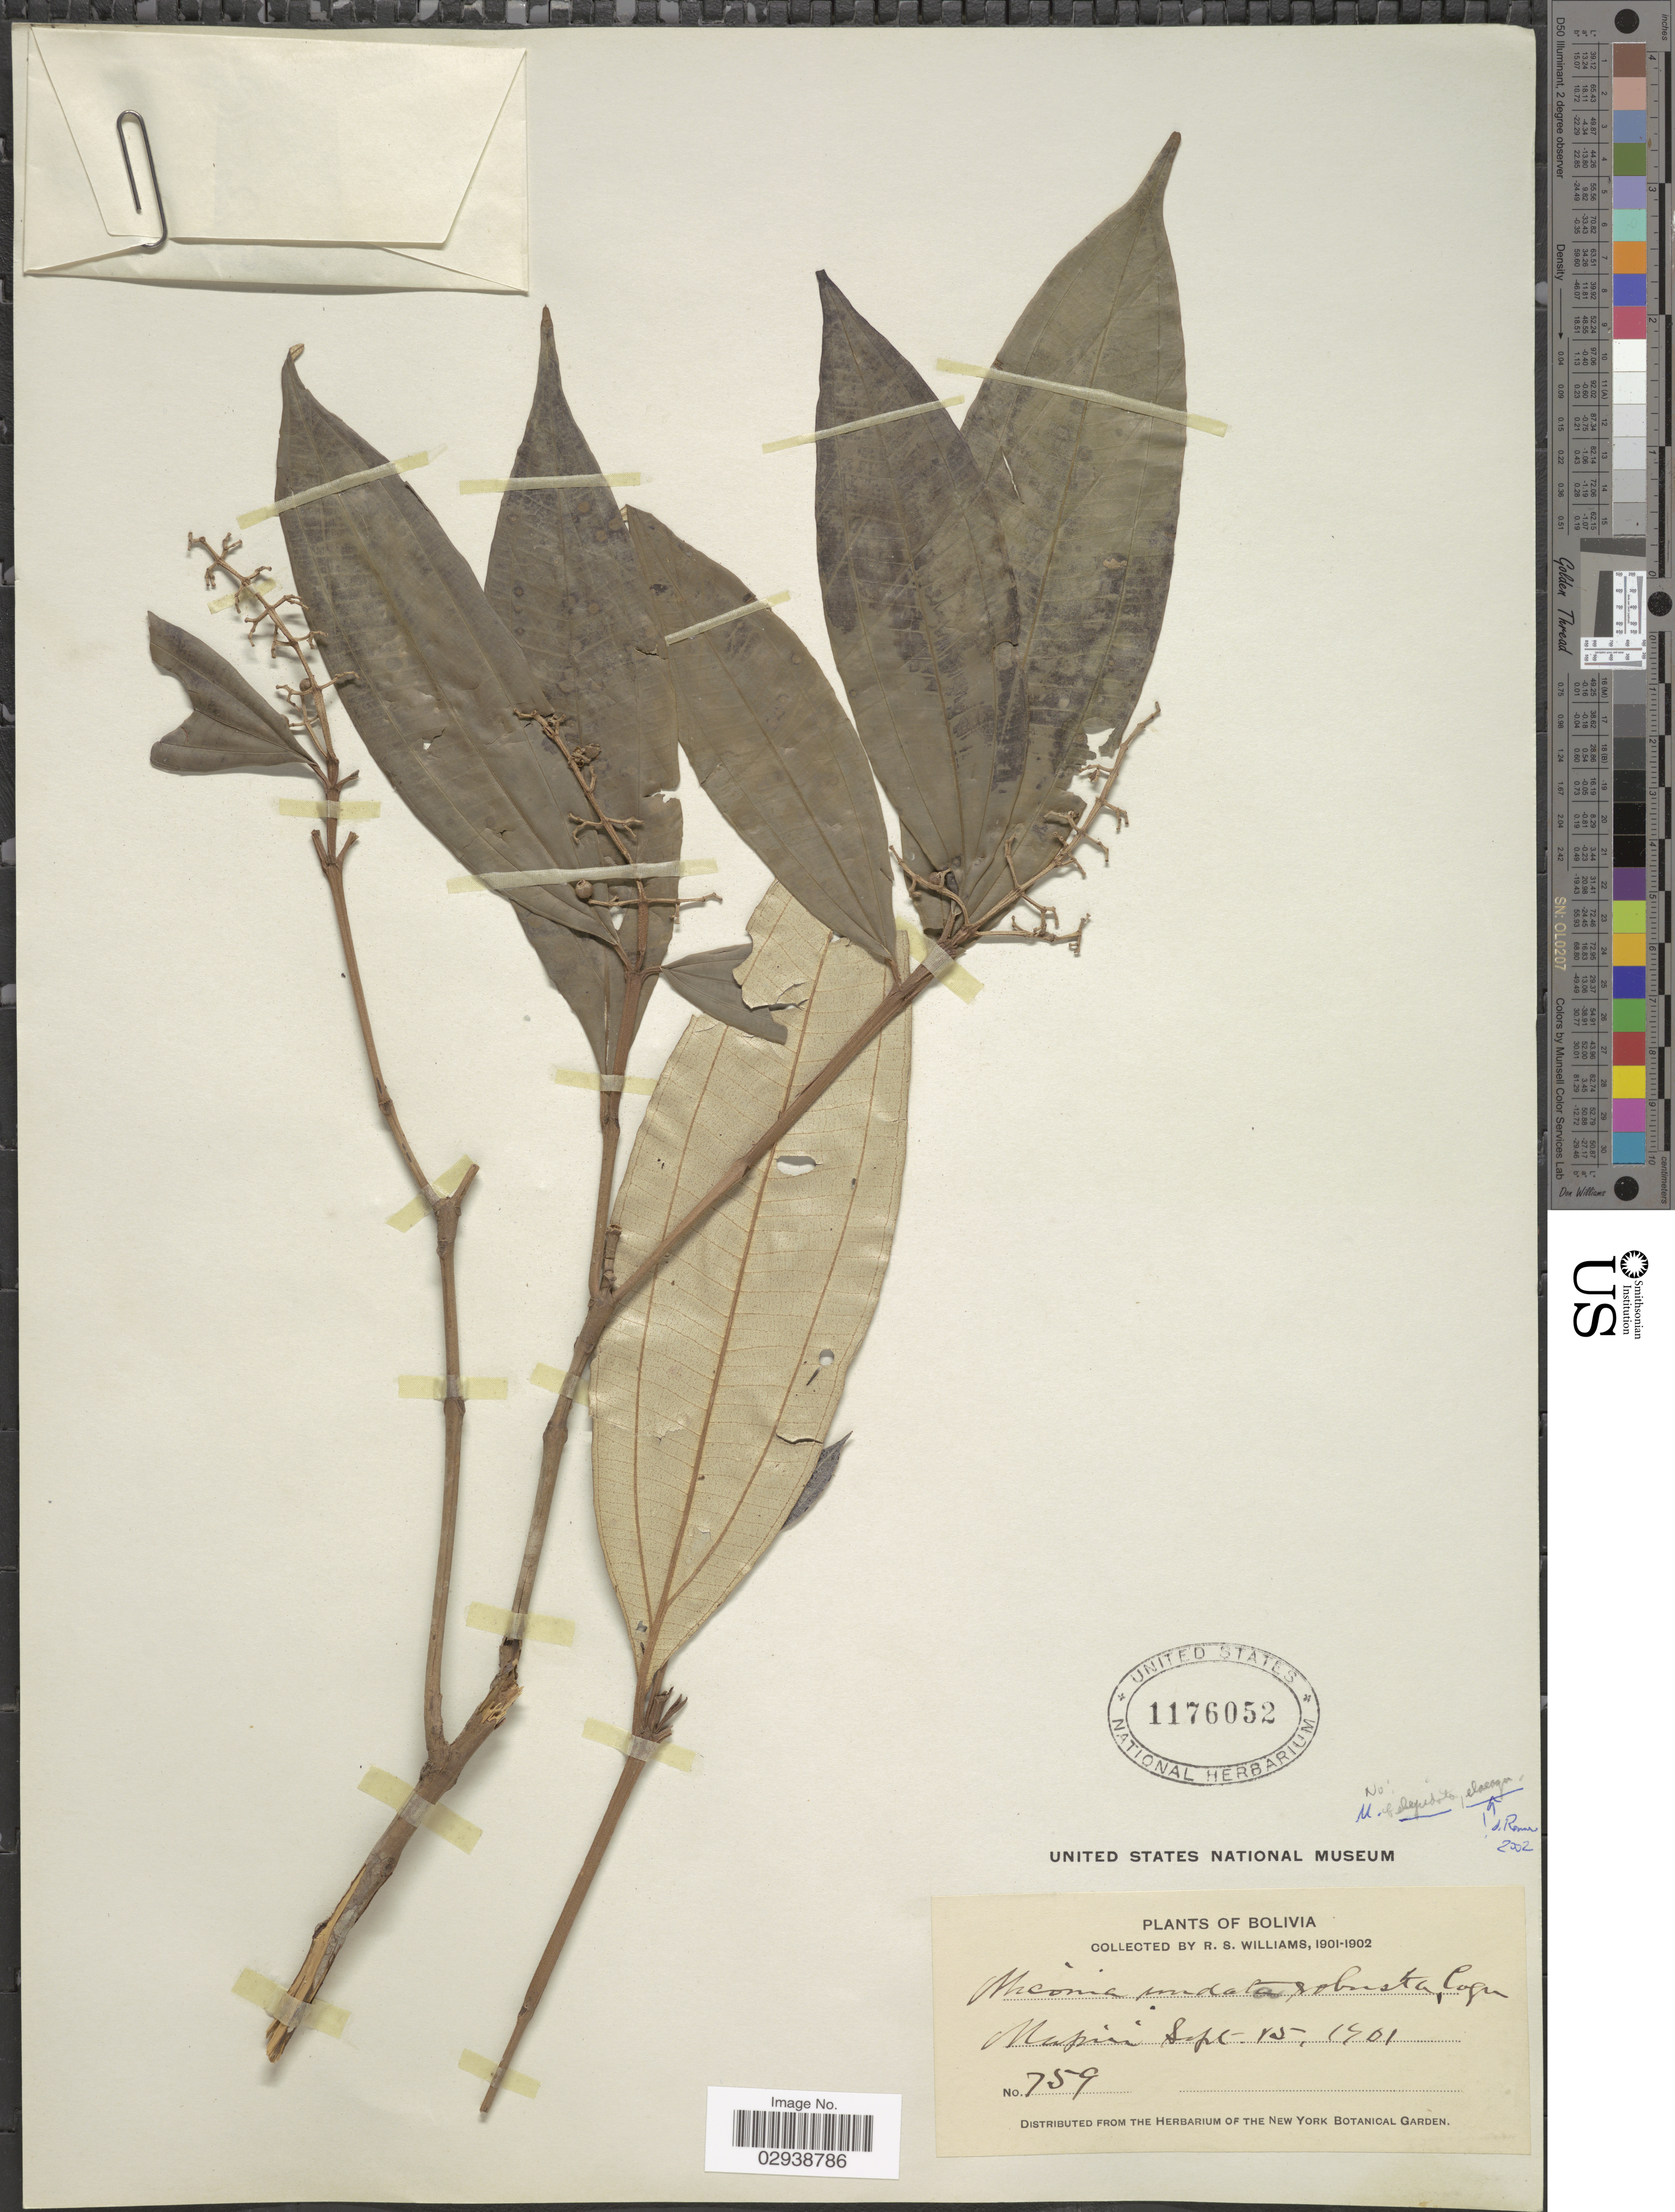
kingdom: Plantae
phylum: Tracheophyta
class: Magnoliopsida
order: Myrtales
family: Melastomataceae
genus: Miconia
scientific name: Miconia dichrophylla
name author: J.F. Macbr.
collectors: R. S. Williams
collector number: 759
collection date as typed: Sep 15, '1901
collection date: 1901-09-15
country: Bolivia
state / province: La Paz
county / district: Larecaja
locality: Mapiri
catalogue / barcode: US 1176052